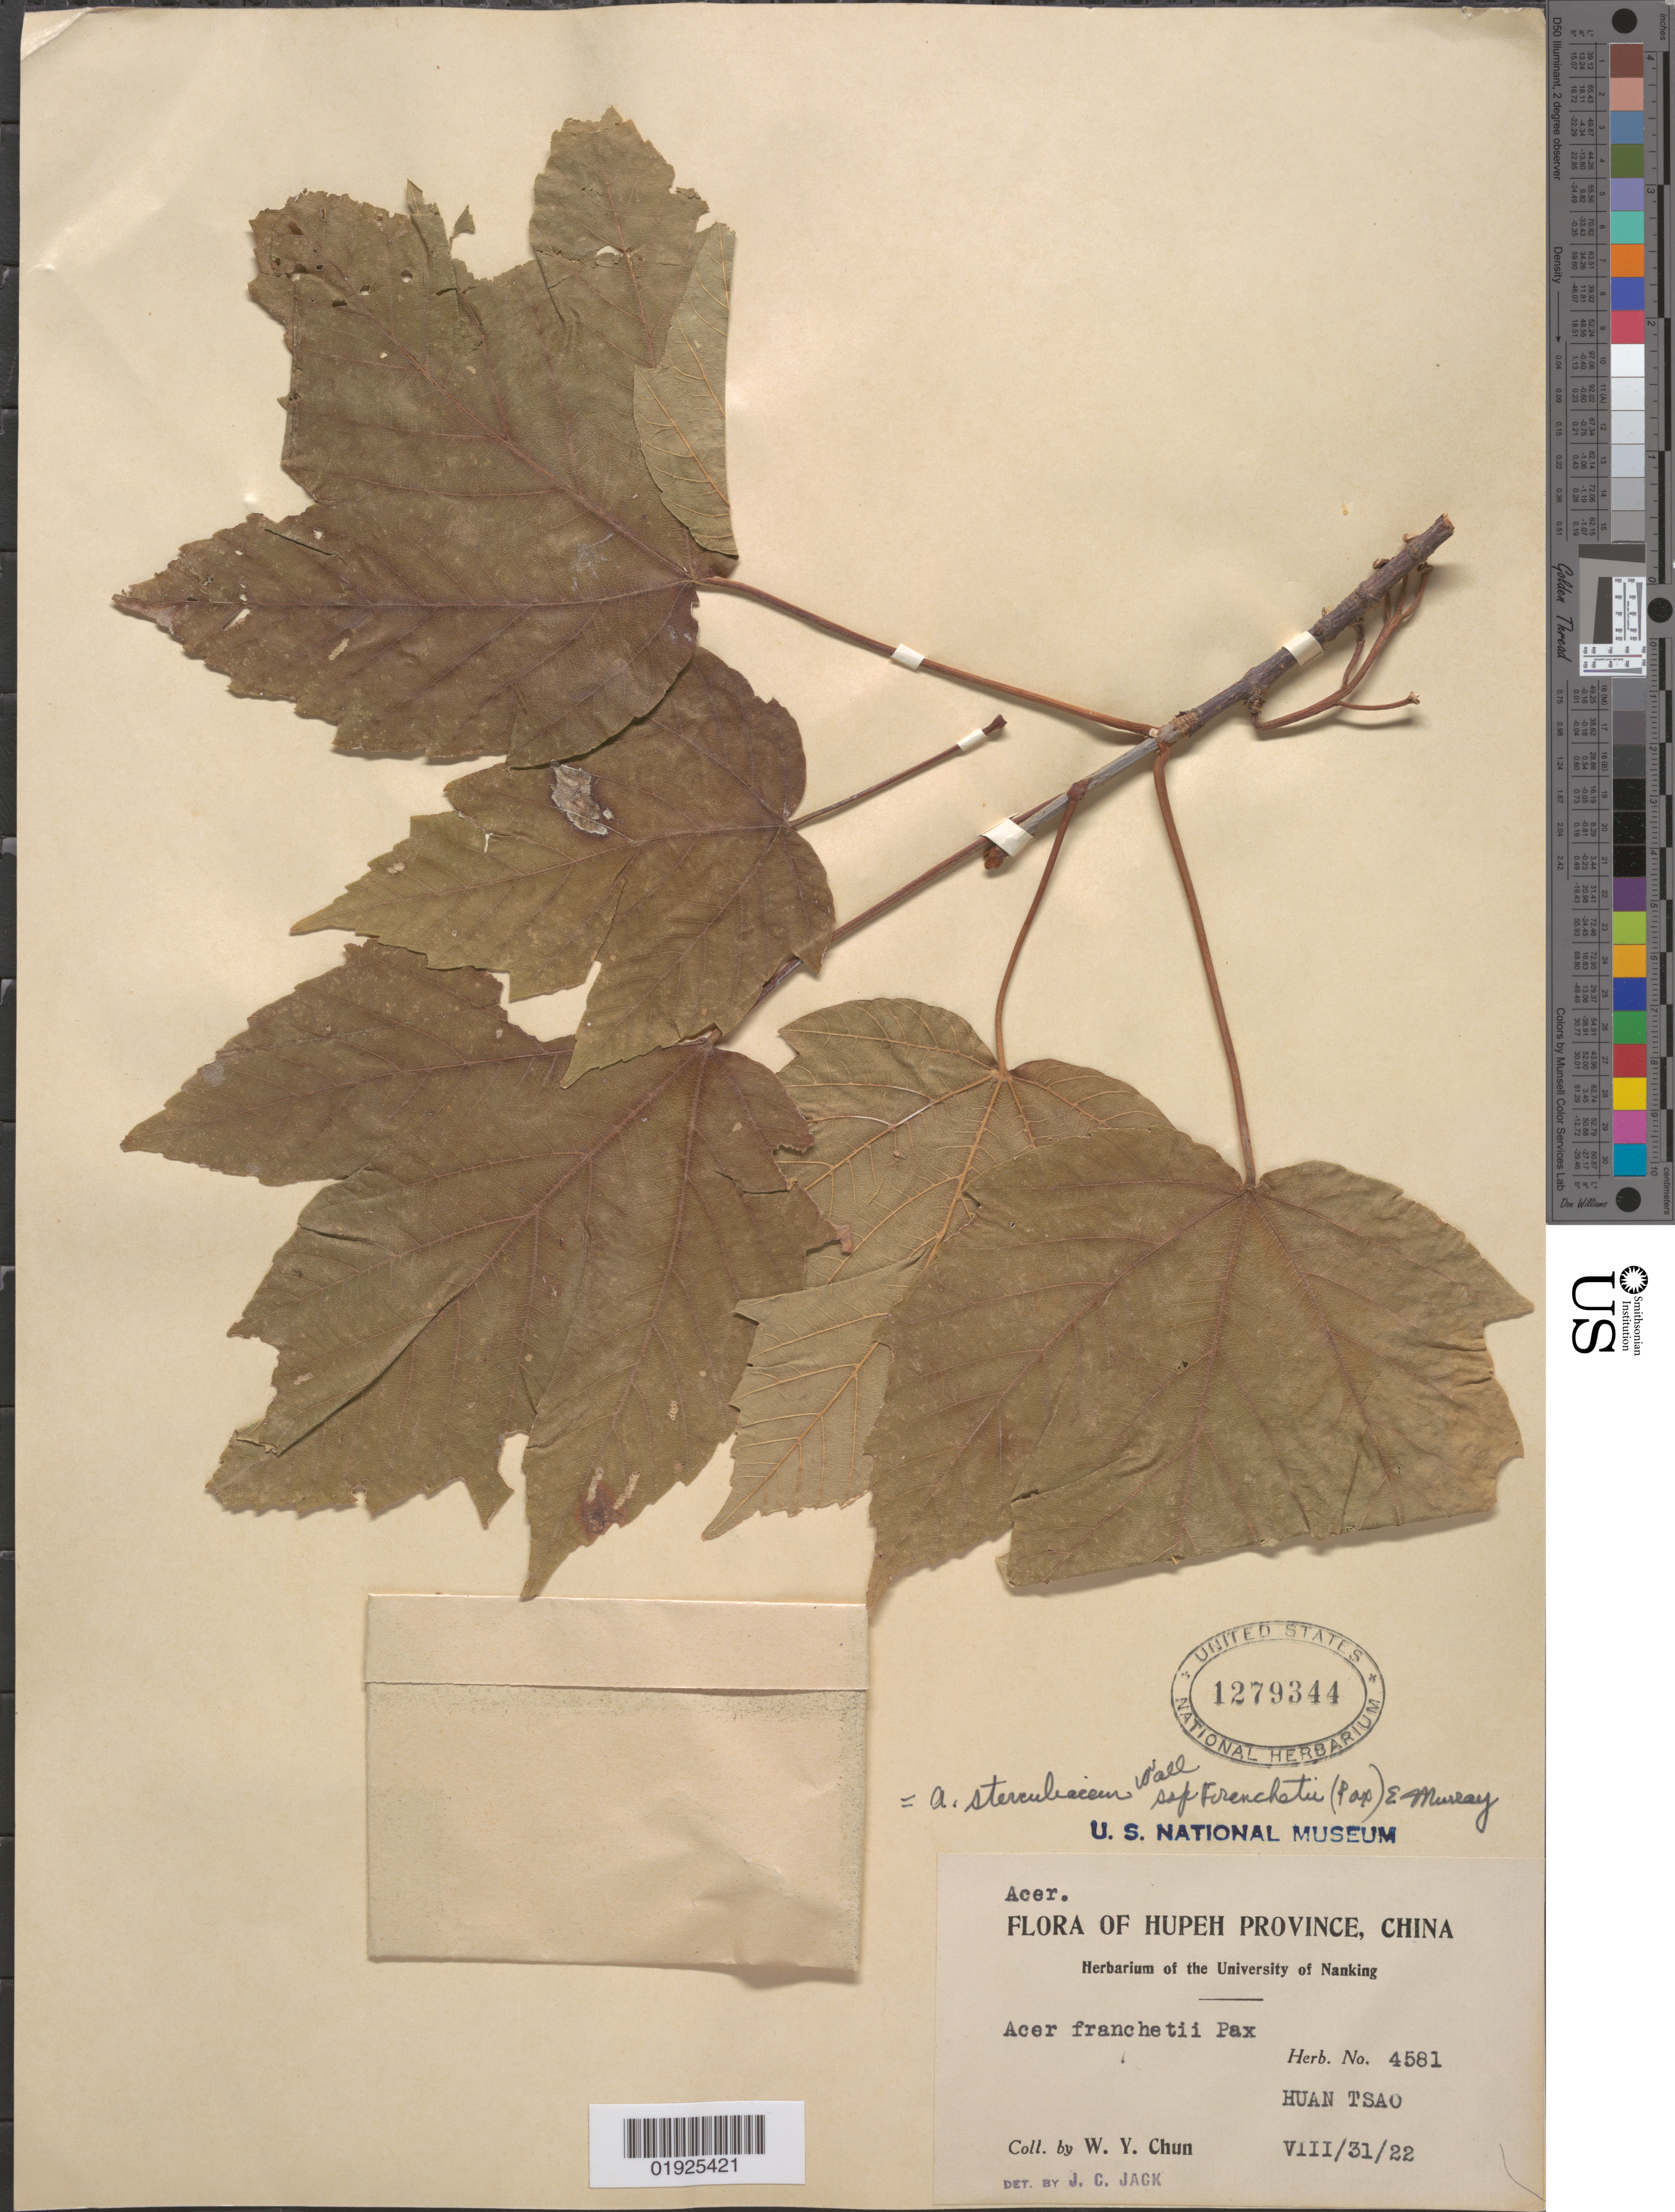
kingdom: Plantae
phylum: Tracheophyta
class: Magnoliopsida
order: Sapindales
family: Sapindaceae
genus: Acer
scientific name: Acer sterculiaceum subsp. franchetii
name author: (Pax) A.E. Murray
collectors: W. Y. Chun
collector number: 4581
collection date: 1922-08-31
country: China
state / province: Hubei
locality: Hupeh [Hubei] Province, Huan Tsao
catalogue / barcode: US 1279344